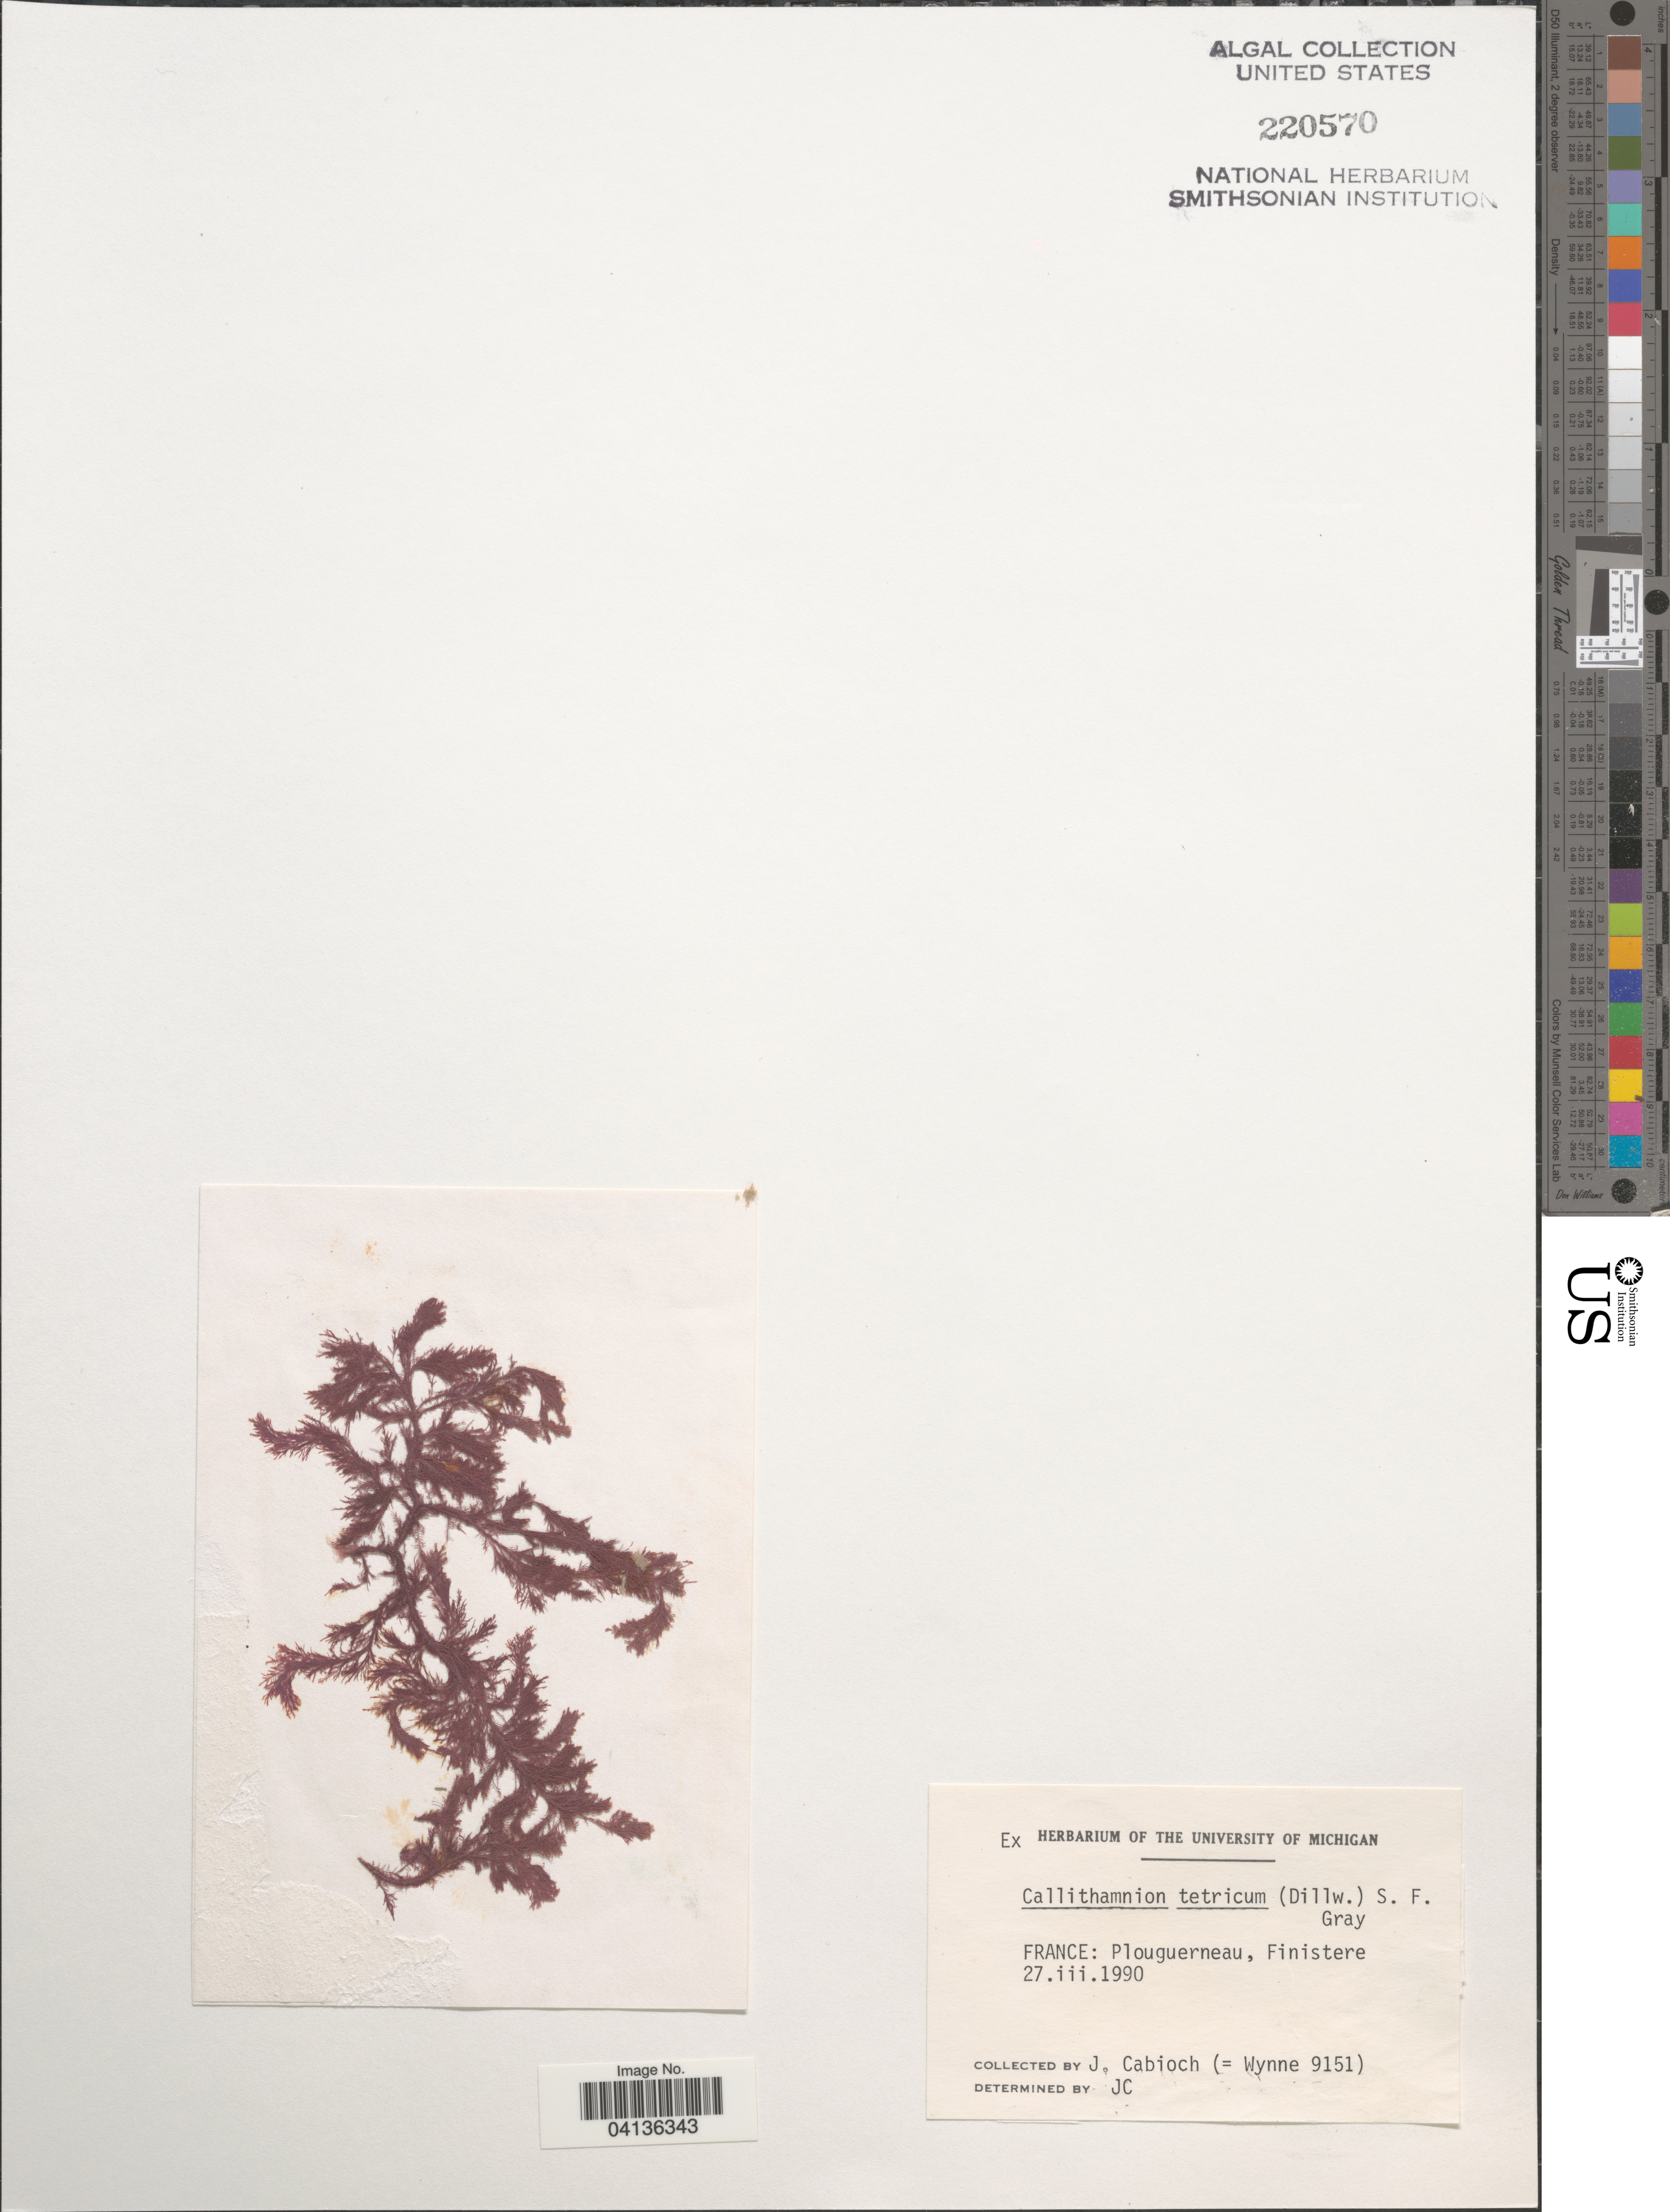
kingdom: Plantae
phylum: Rhodophyta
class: Florideophyceae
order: Ceramiales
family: Callithamniaceae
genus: Callithamnion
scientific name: Callithamnion tetricum var. minus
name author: C. Agardh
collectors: J. Cabioch & Wynne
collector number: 9151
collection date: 1990-03-27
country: France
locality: Plouguerneau, Finistere.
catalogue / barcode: US 220570